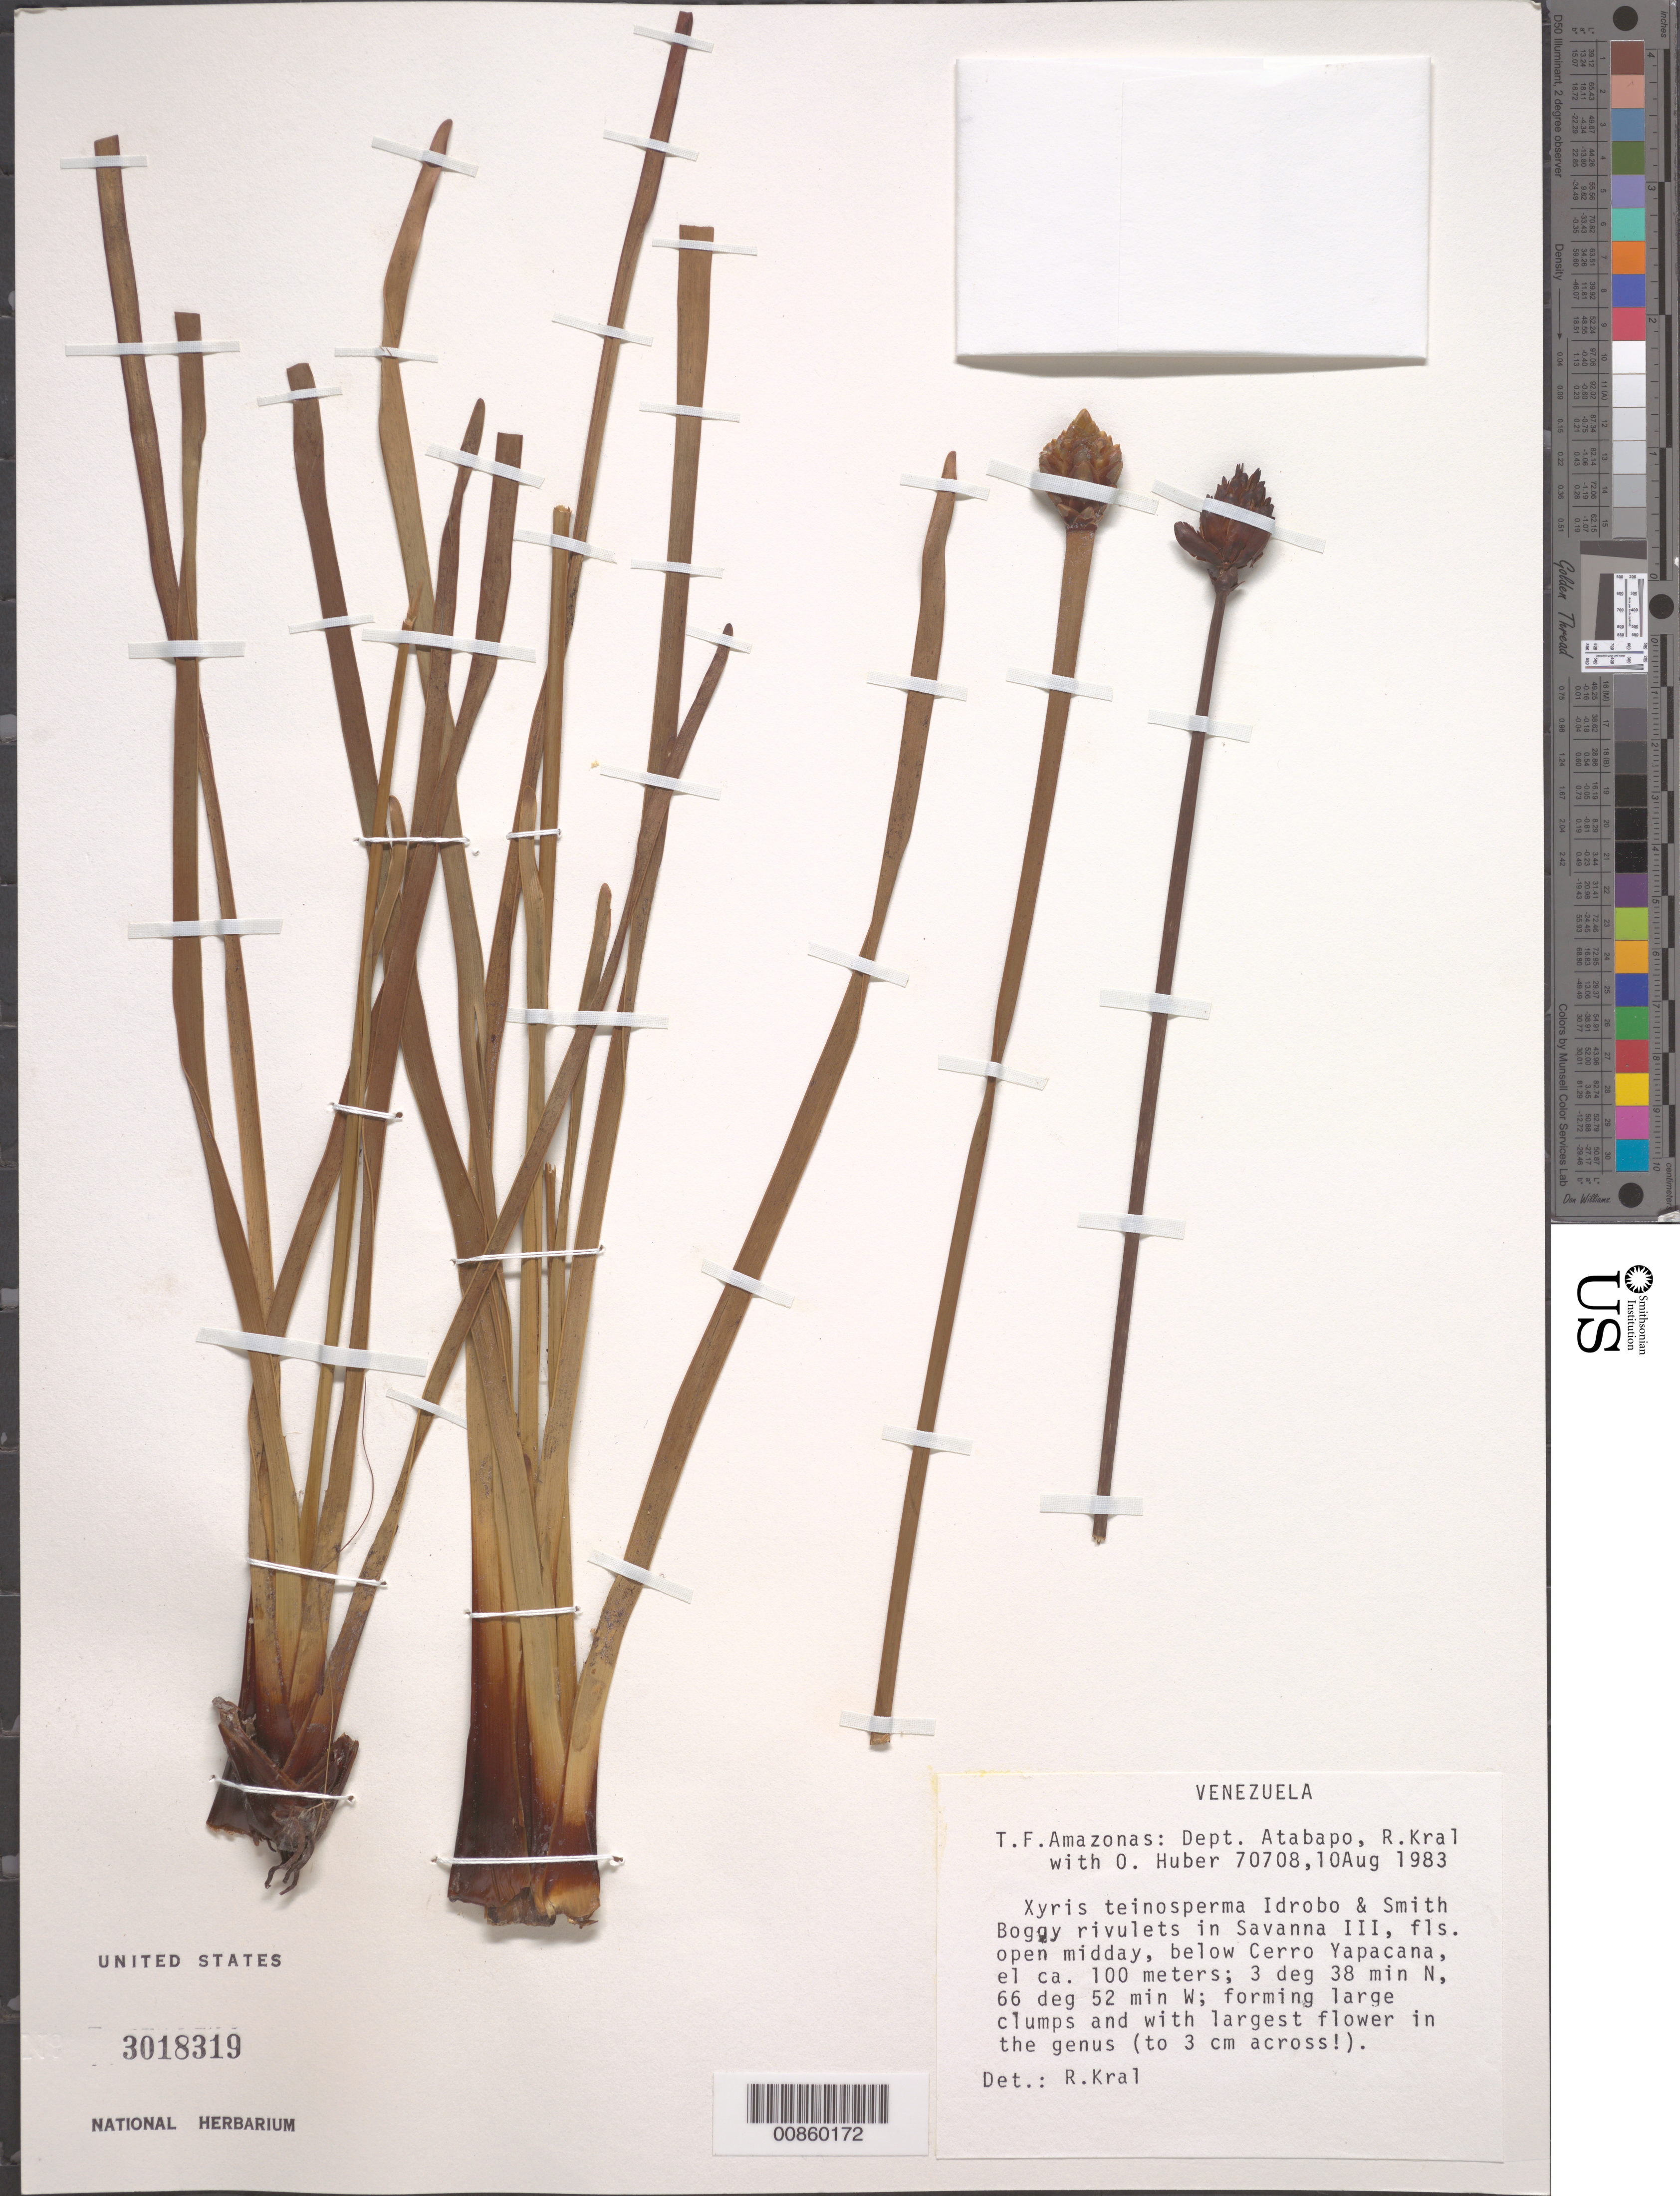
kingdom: Plantae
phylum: Tracheophyta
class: Liliopsida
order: Poales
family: Xyridaceae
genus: Xyris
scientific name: Xyris teinosperma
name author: Idrobo & L.B. Sm.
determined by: Kral, Robert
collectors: R. Kral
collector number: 70708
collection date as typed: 10-Aug-83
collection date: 1983-08-10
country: Venezuela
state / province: Amazonas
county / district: Atabapo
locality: Savanna III; below Cerro Yapacána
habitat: Boggy rivulets.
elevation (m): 100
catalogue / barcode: US 3018319